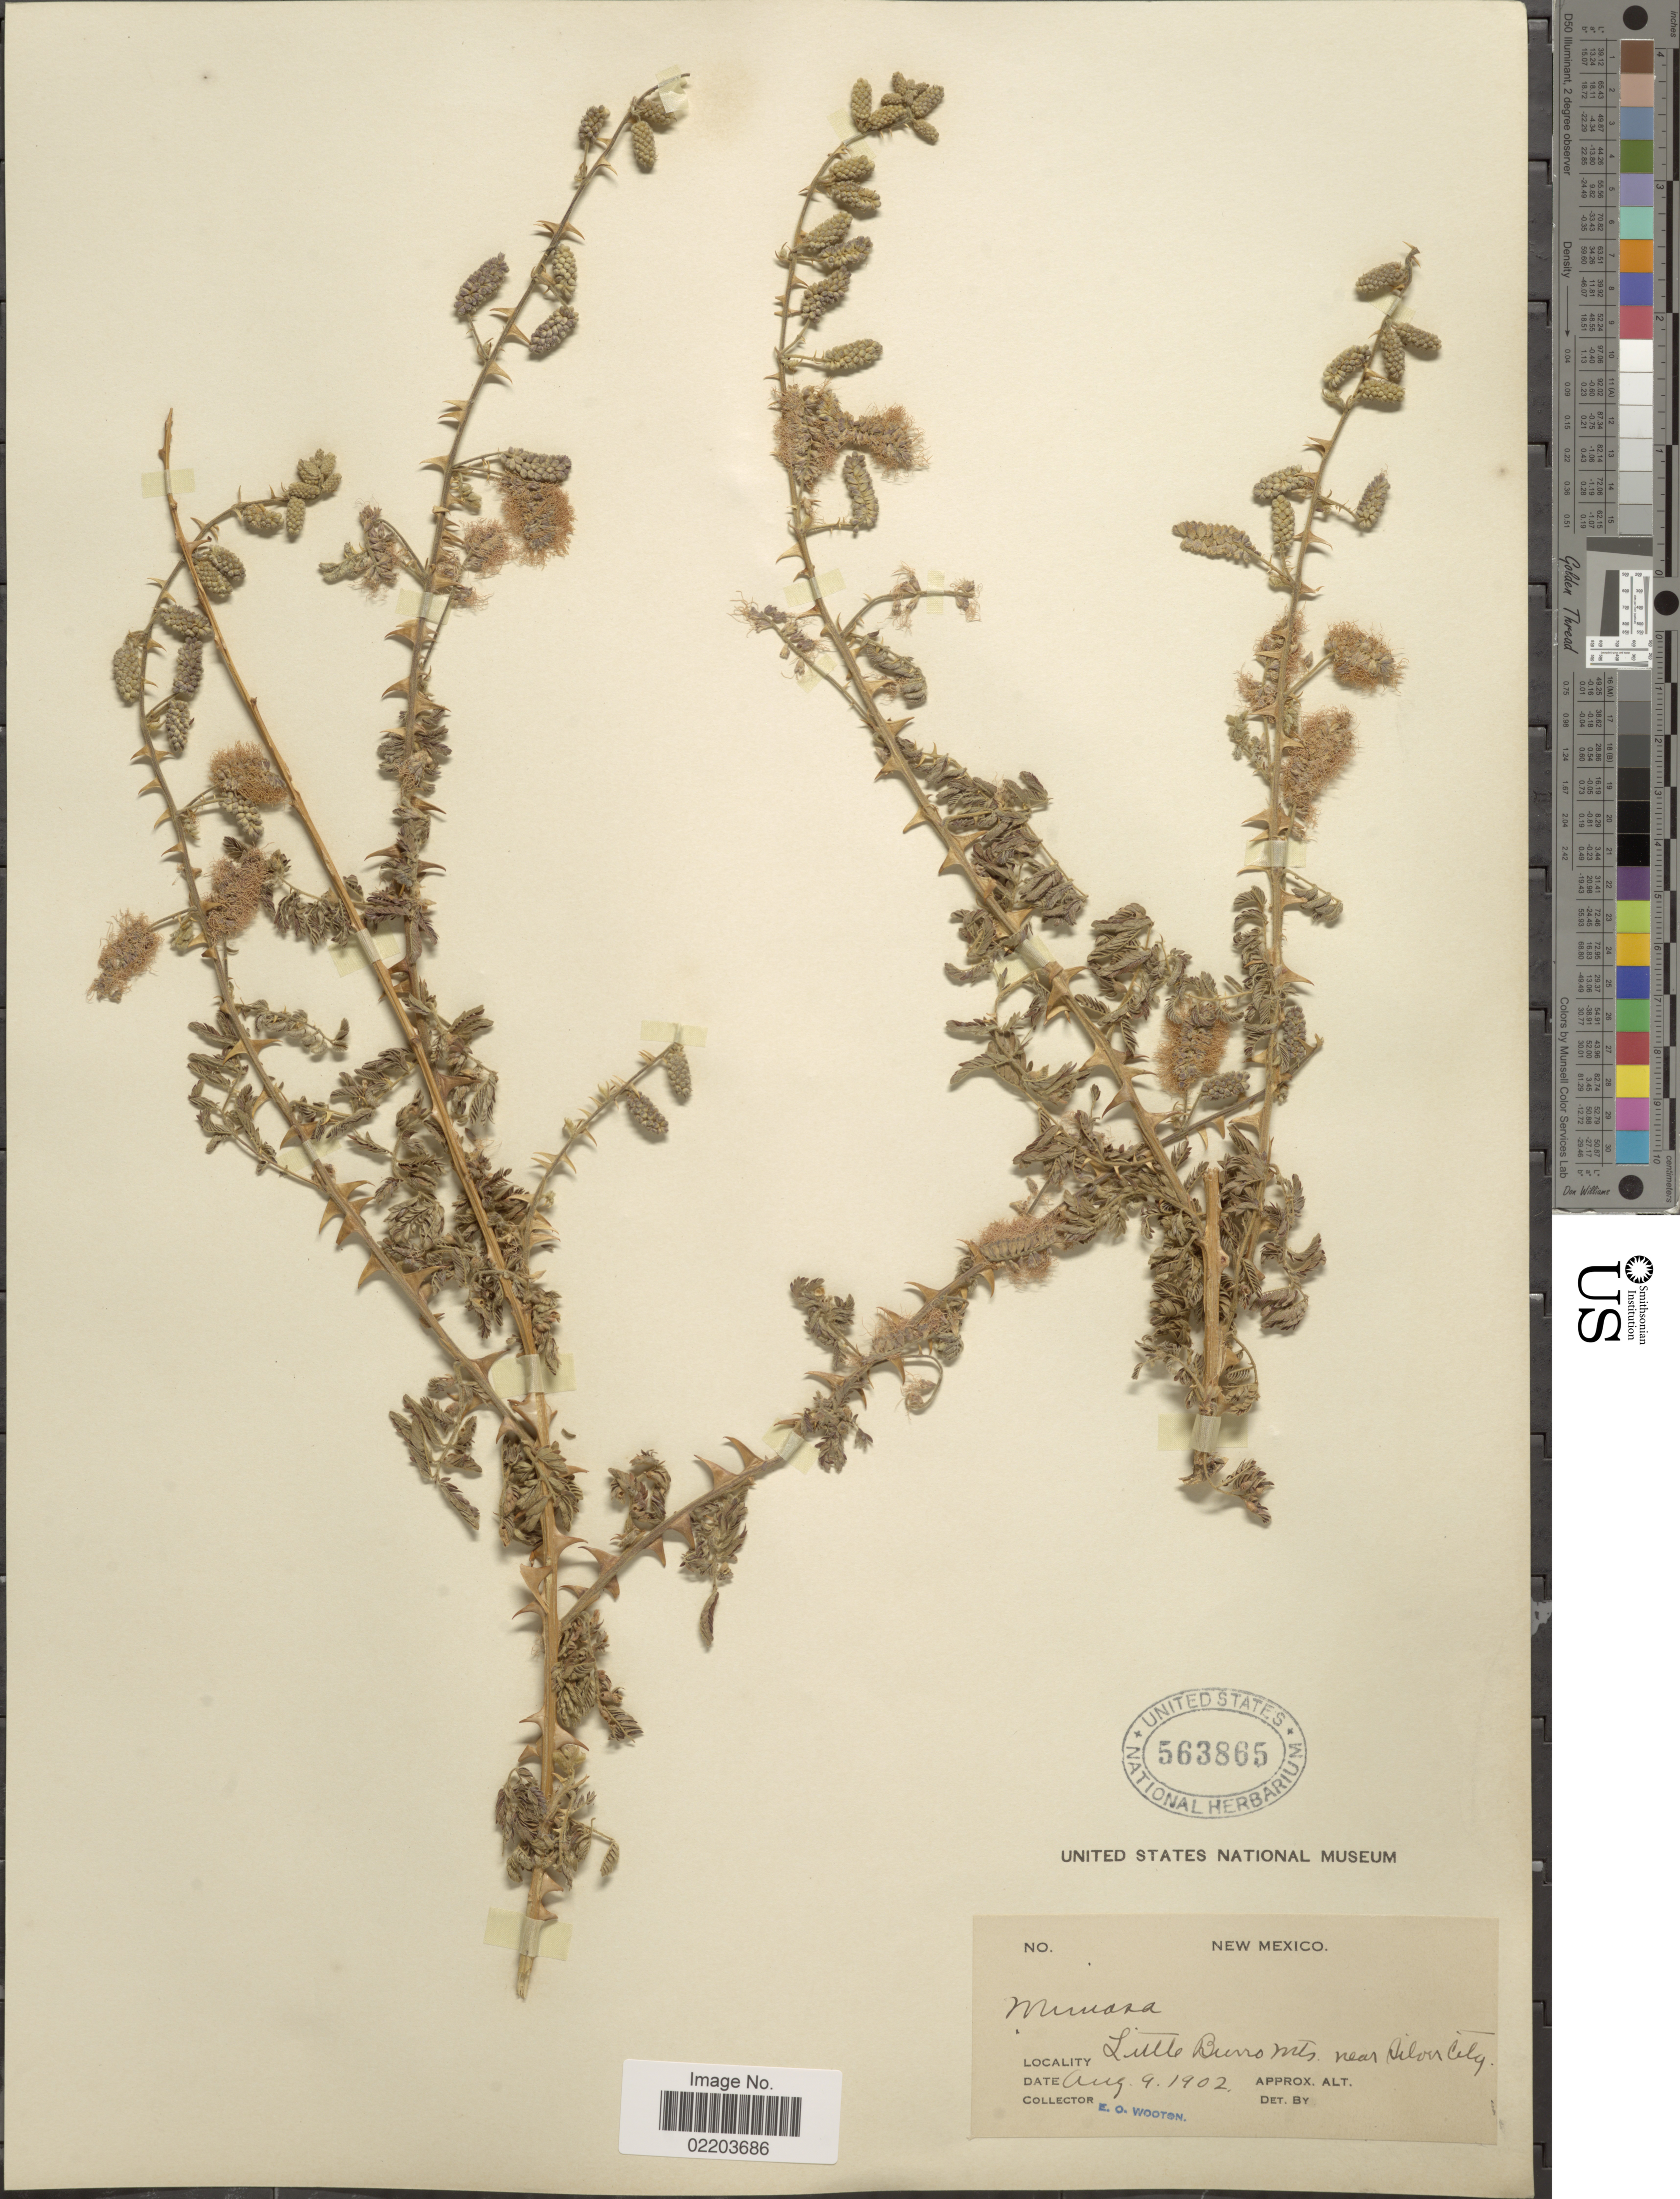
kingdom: Plantae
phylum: Tracheophyta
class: Magnoliopsida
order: Fabales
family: Fabaceae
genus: Mimosa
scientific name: Mimosa dysocarpa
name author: Benth. ex A. Gray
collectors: E. O. Wooton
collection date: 1902-08-09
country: United States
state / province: New Mexico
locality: Little Burro Mts. near Silver City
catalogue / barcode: US 563865